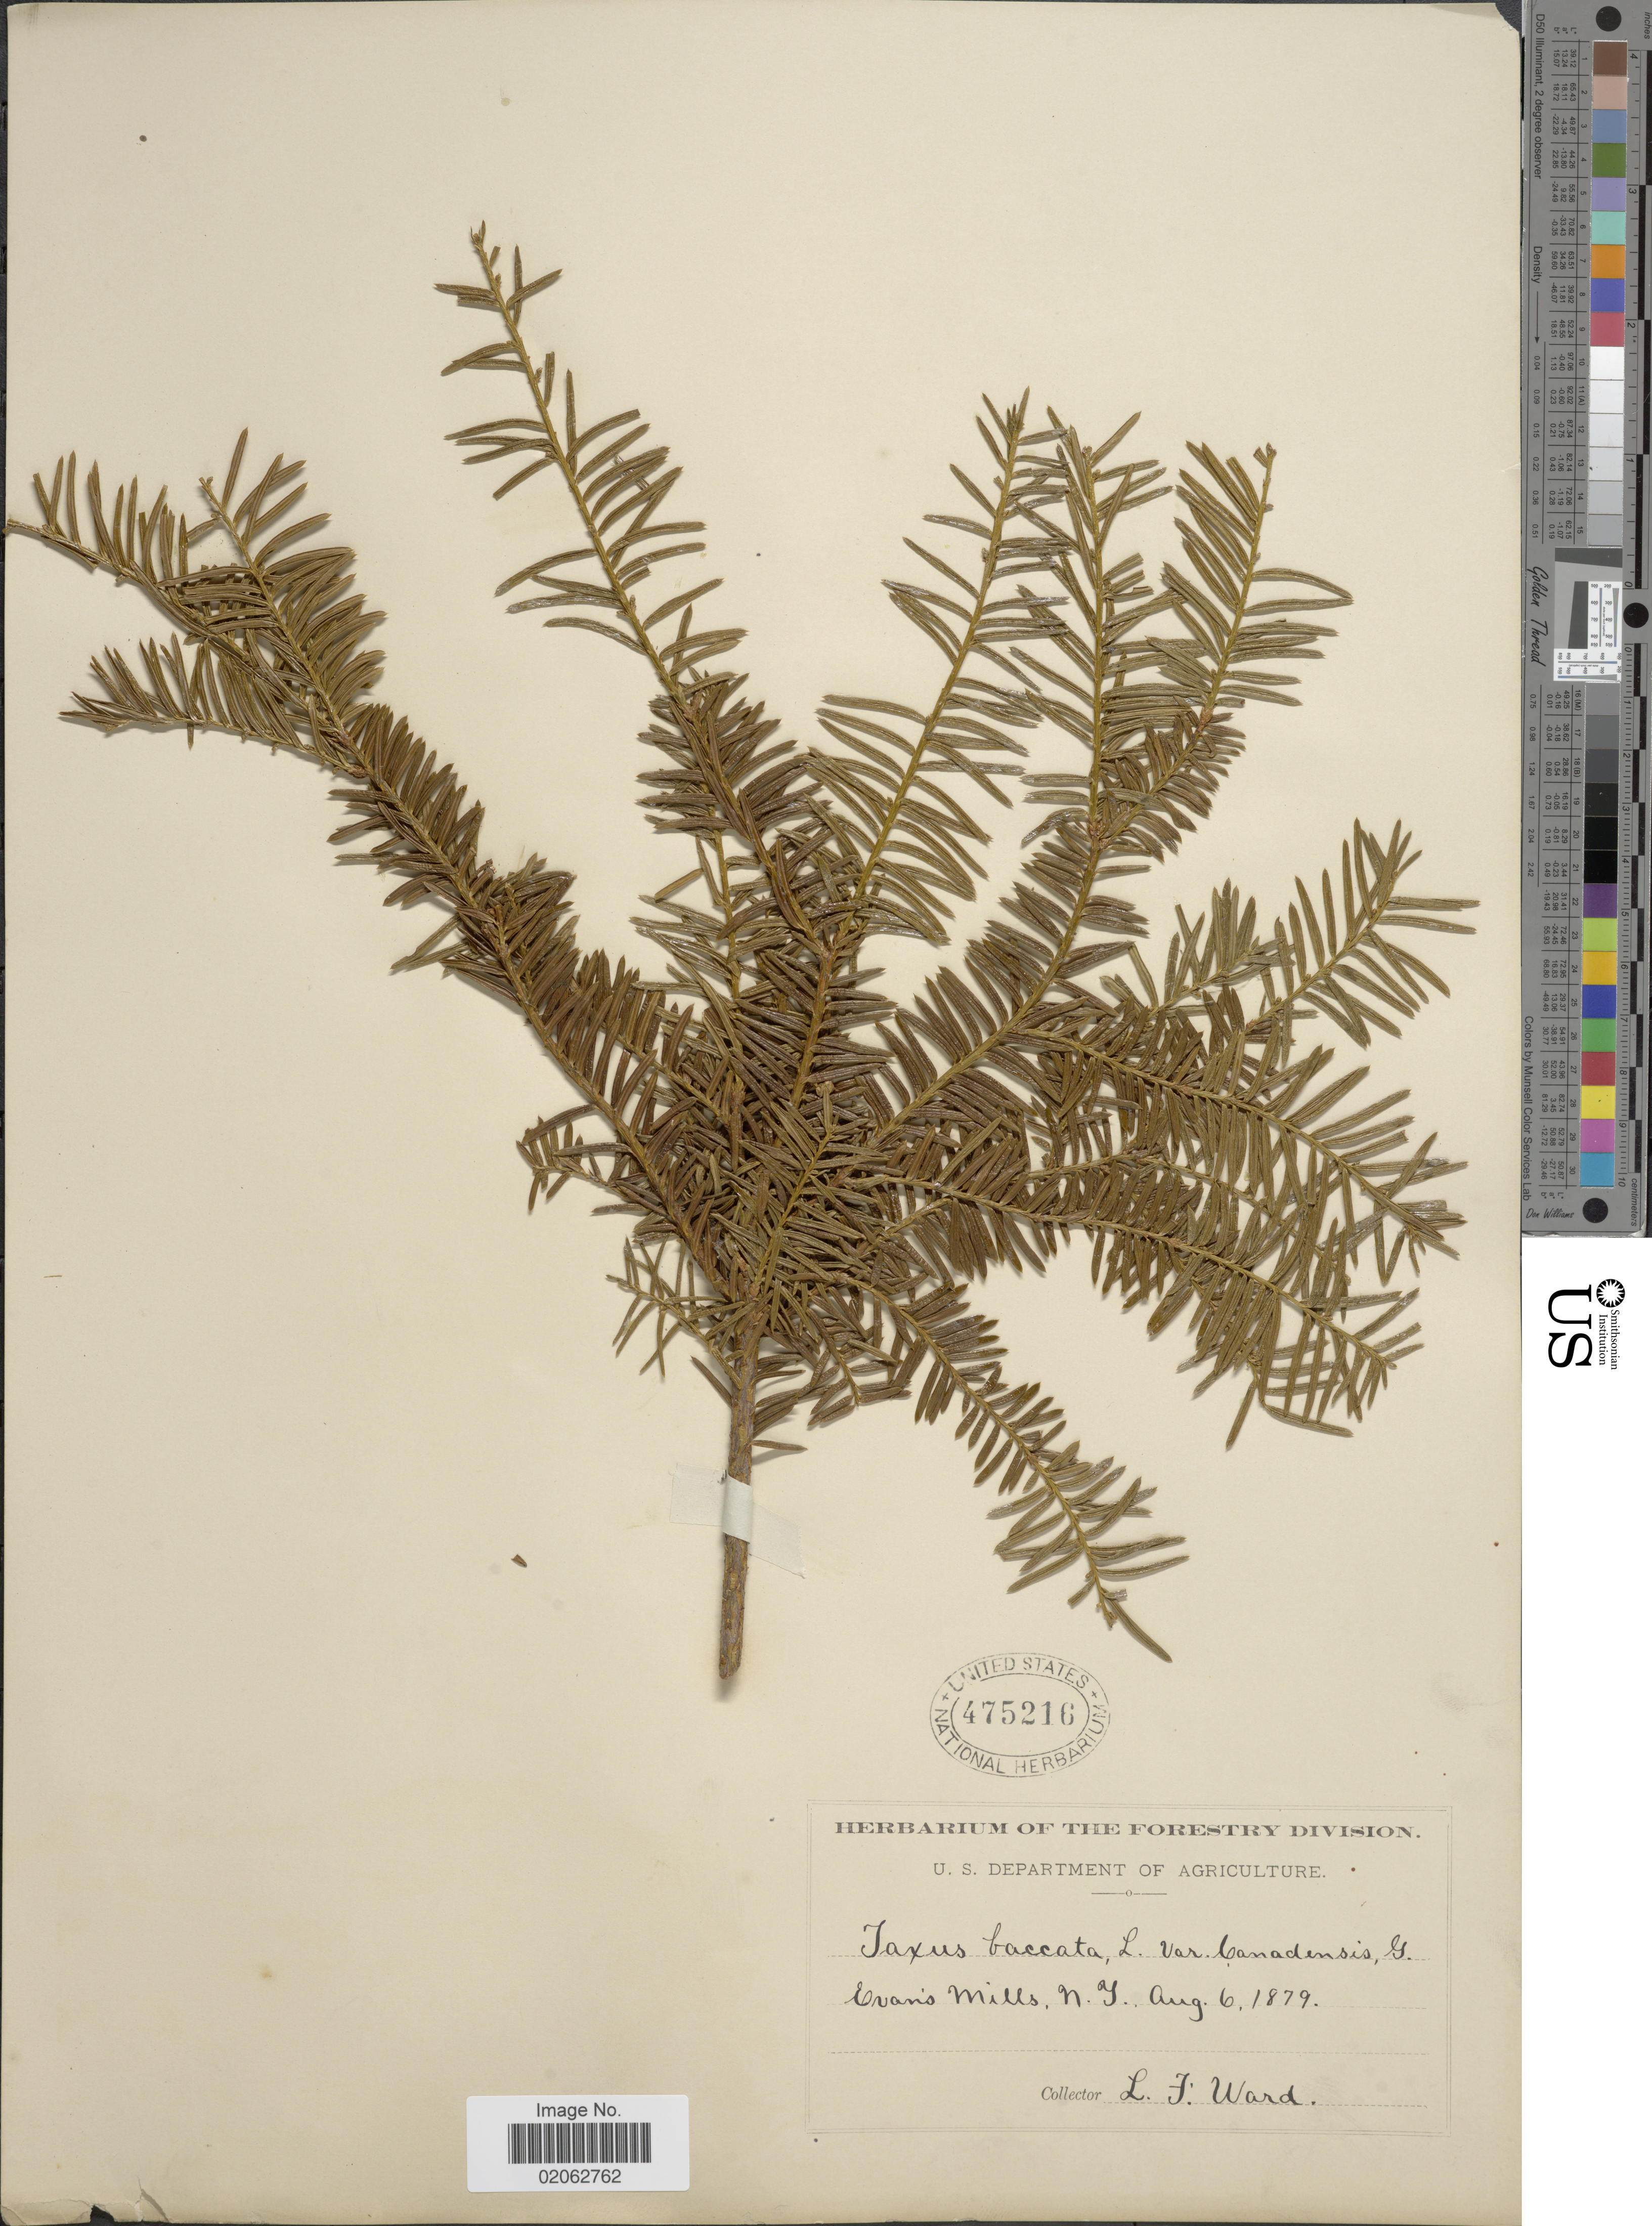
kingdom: Plantae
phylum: Tracheophyta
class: Pinopsida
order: Pinales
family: Taxaceae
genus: Taxus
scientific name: Taxus canadensis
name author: Marshall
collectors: L. Ward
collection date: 1879-08-06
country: United States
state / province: New York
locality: Evans Mills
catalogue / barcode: US 475216